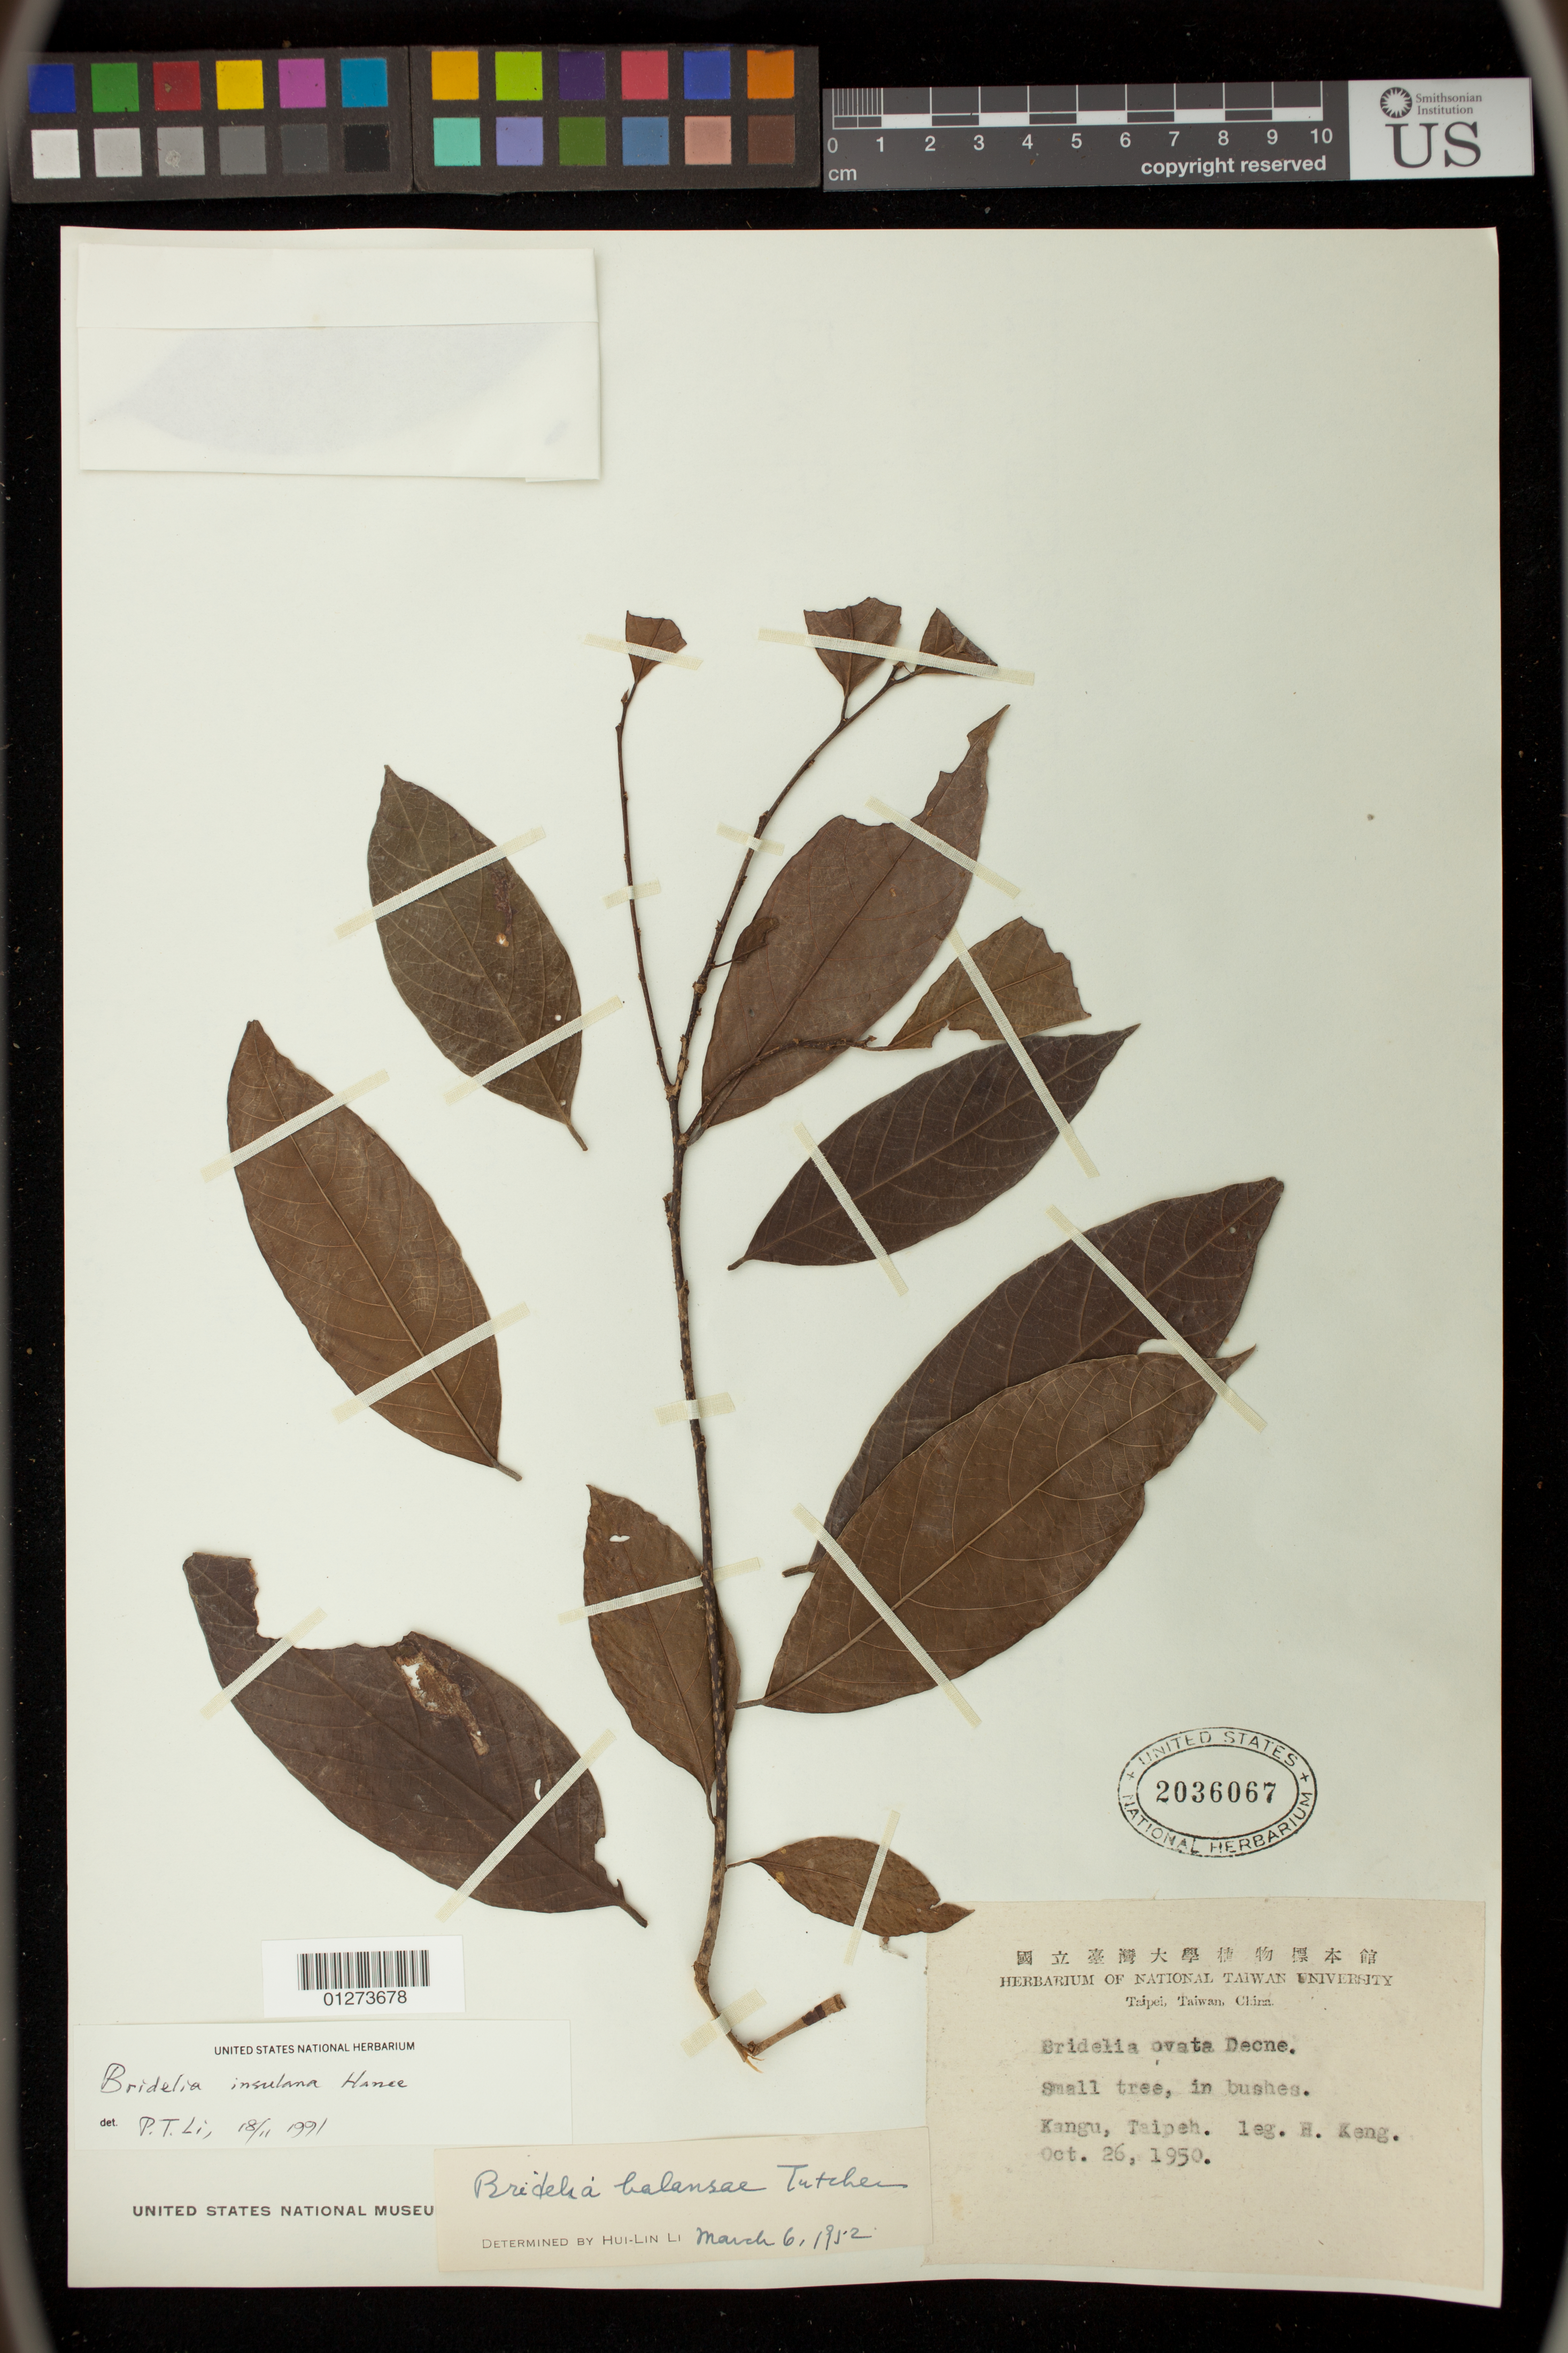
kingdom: Plantae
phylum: Tracheophyta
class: Magnoliopsida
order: Malpighiales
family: Phyllanthaceae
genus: Bridelia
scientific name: Bridelia balansae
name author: Tutcher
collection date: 1950-10-26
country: Taiwan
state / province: Taipei City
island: Taiwan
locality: Kangu, Taipeh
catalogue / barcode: US 2036067